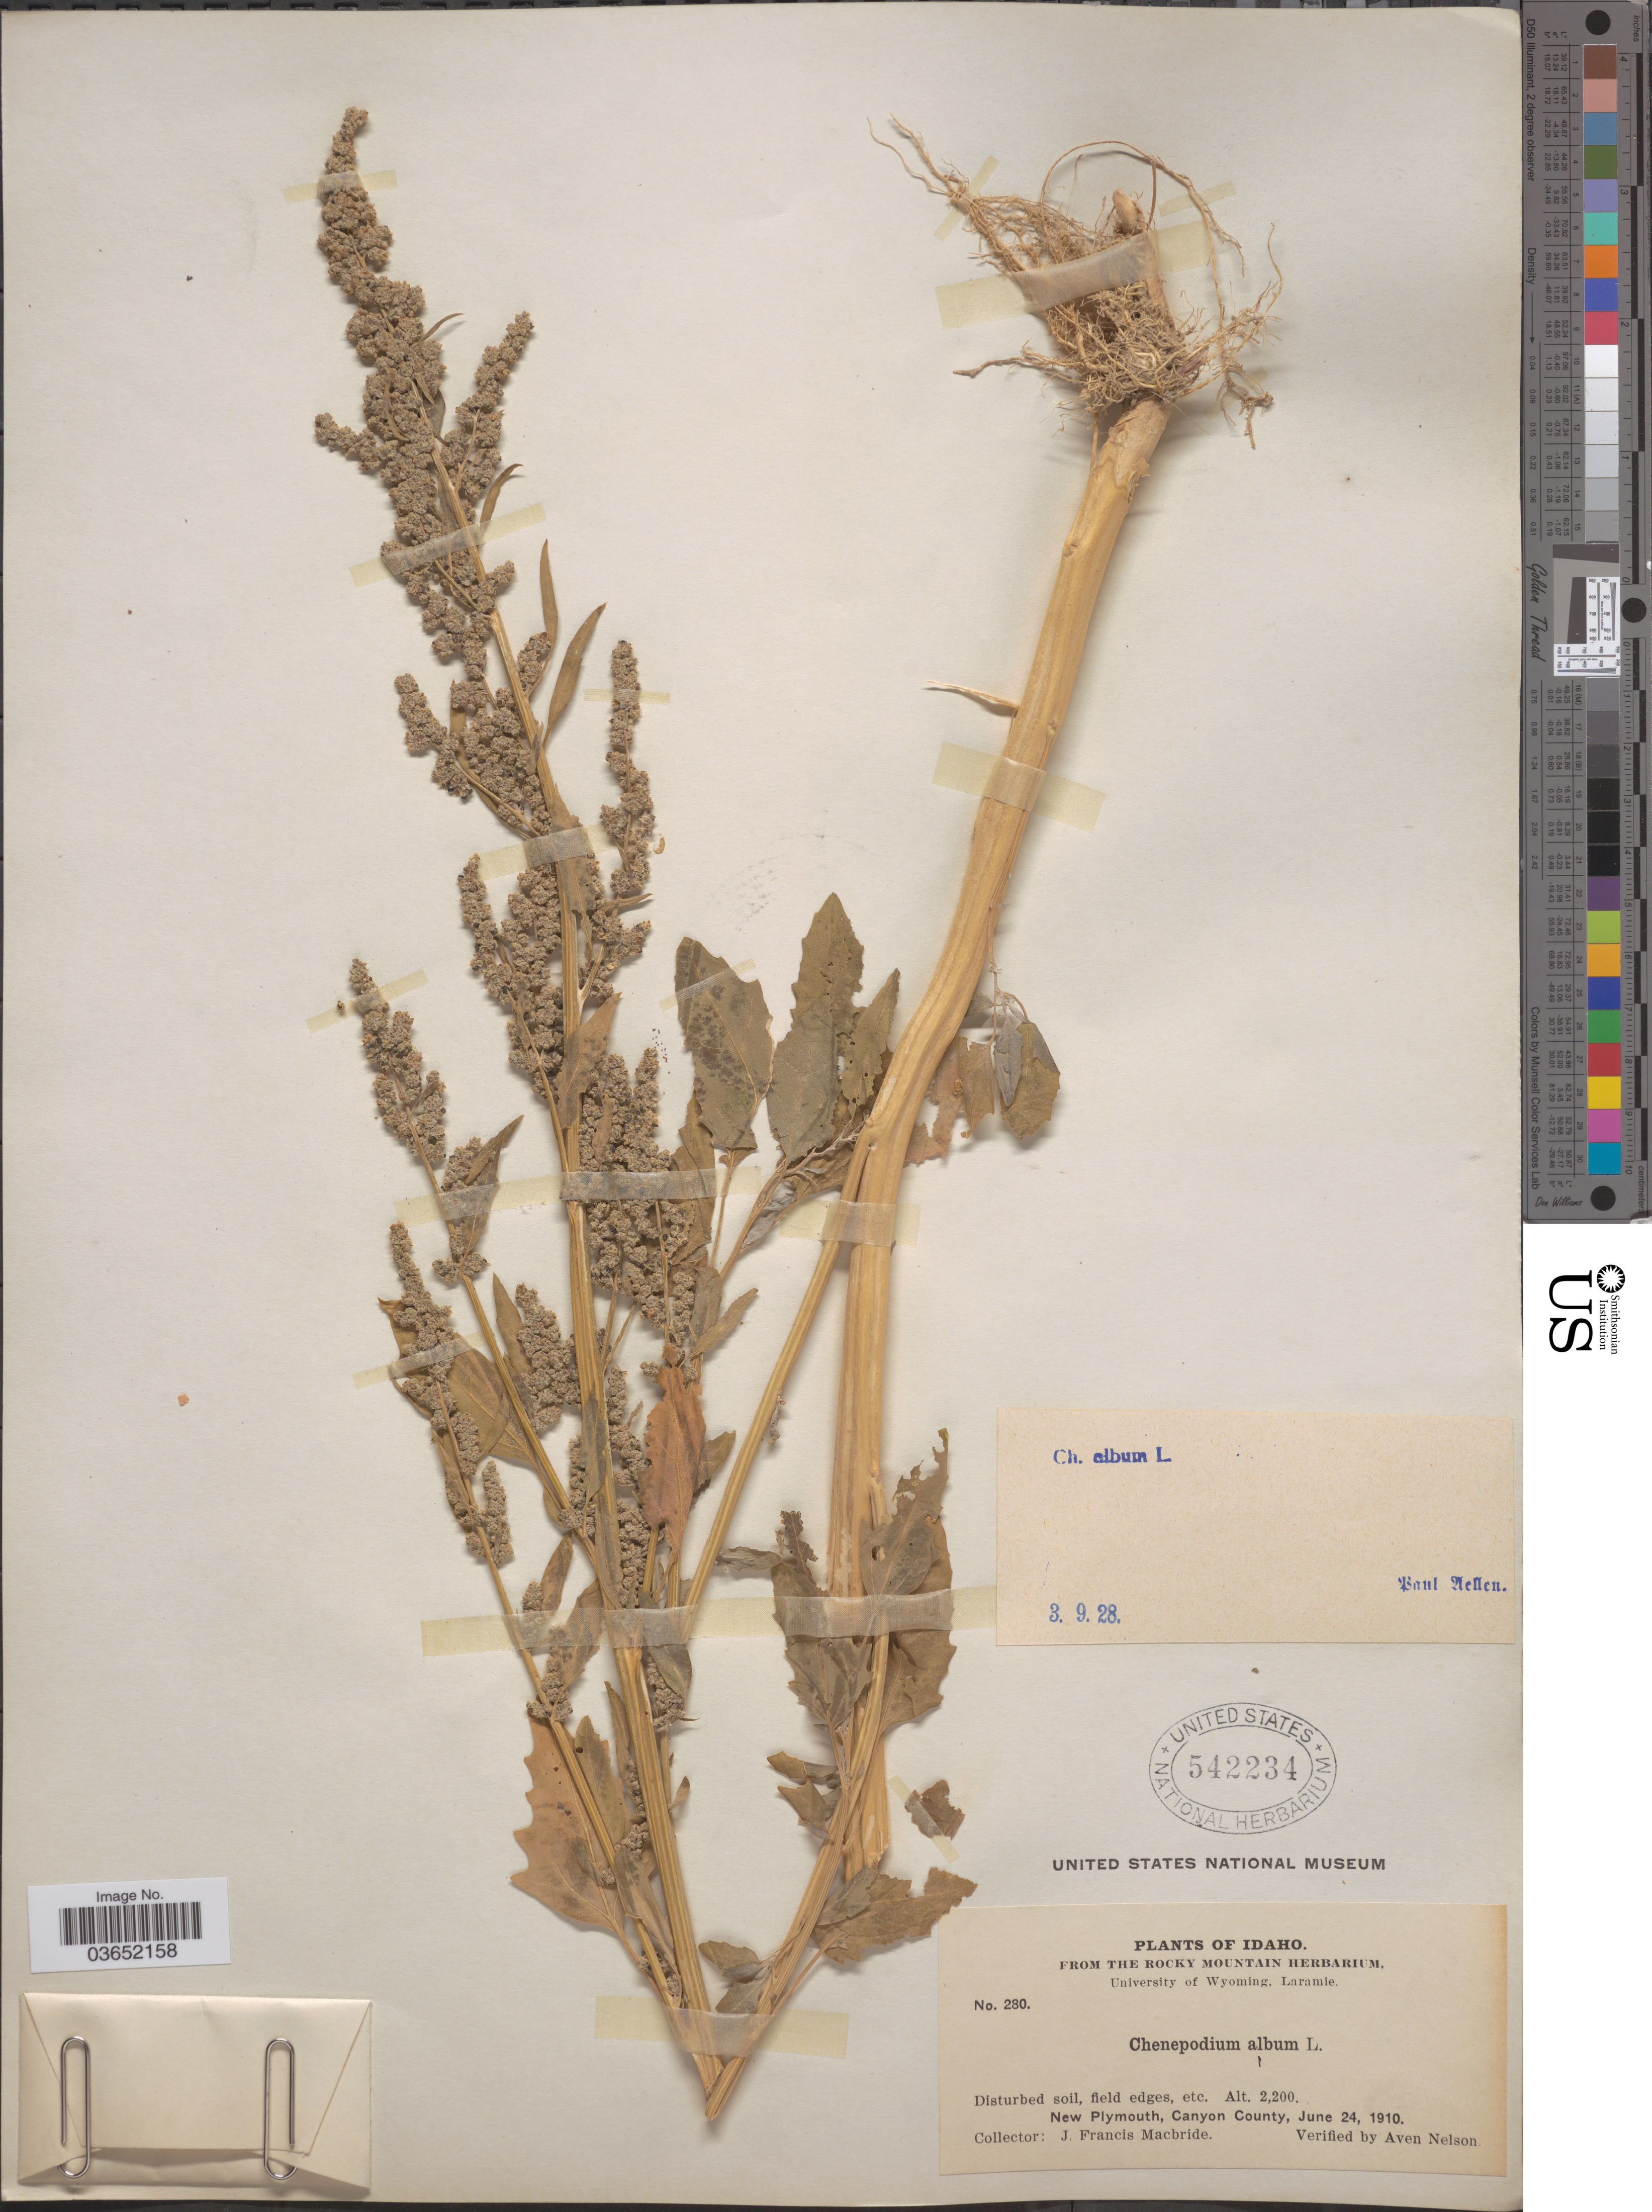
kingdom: Plantae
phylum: Tracheophyta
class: Magnoliopsida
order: Caryophyllales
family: Amaranthaceae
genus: Chenopodium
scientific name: Chenopodium album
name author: L.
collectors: J. F. Macbride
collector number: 280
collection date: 1910-06-24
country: United States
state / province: Idaho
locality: New Plymouth, Canyon County.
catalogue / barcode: US 542234